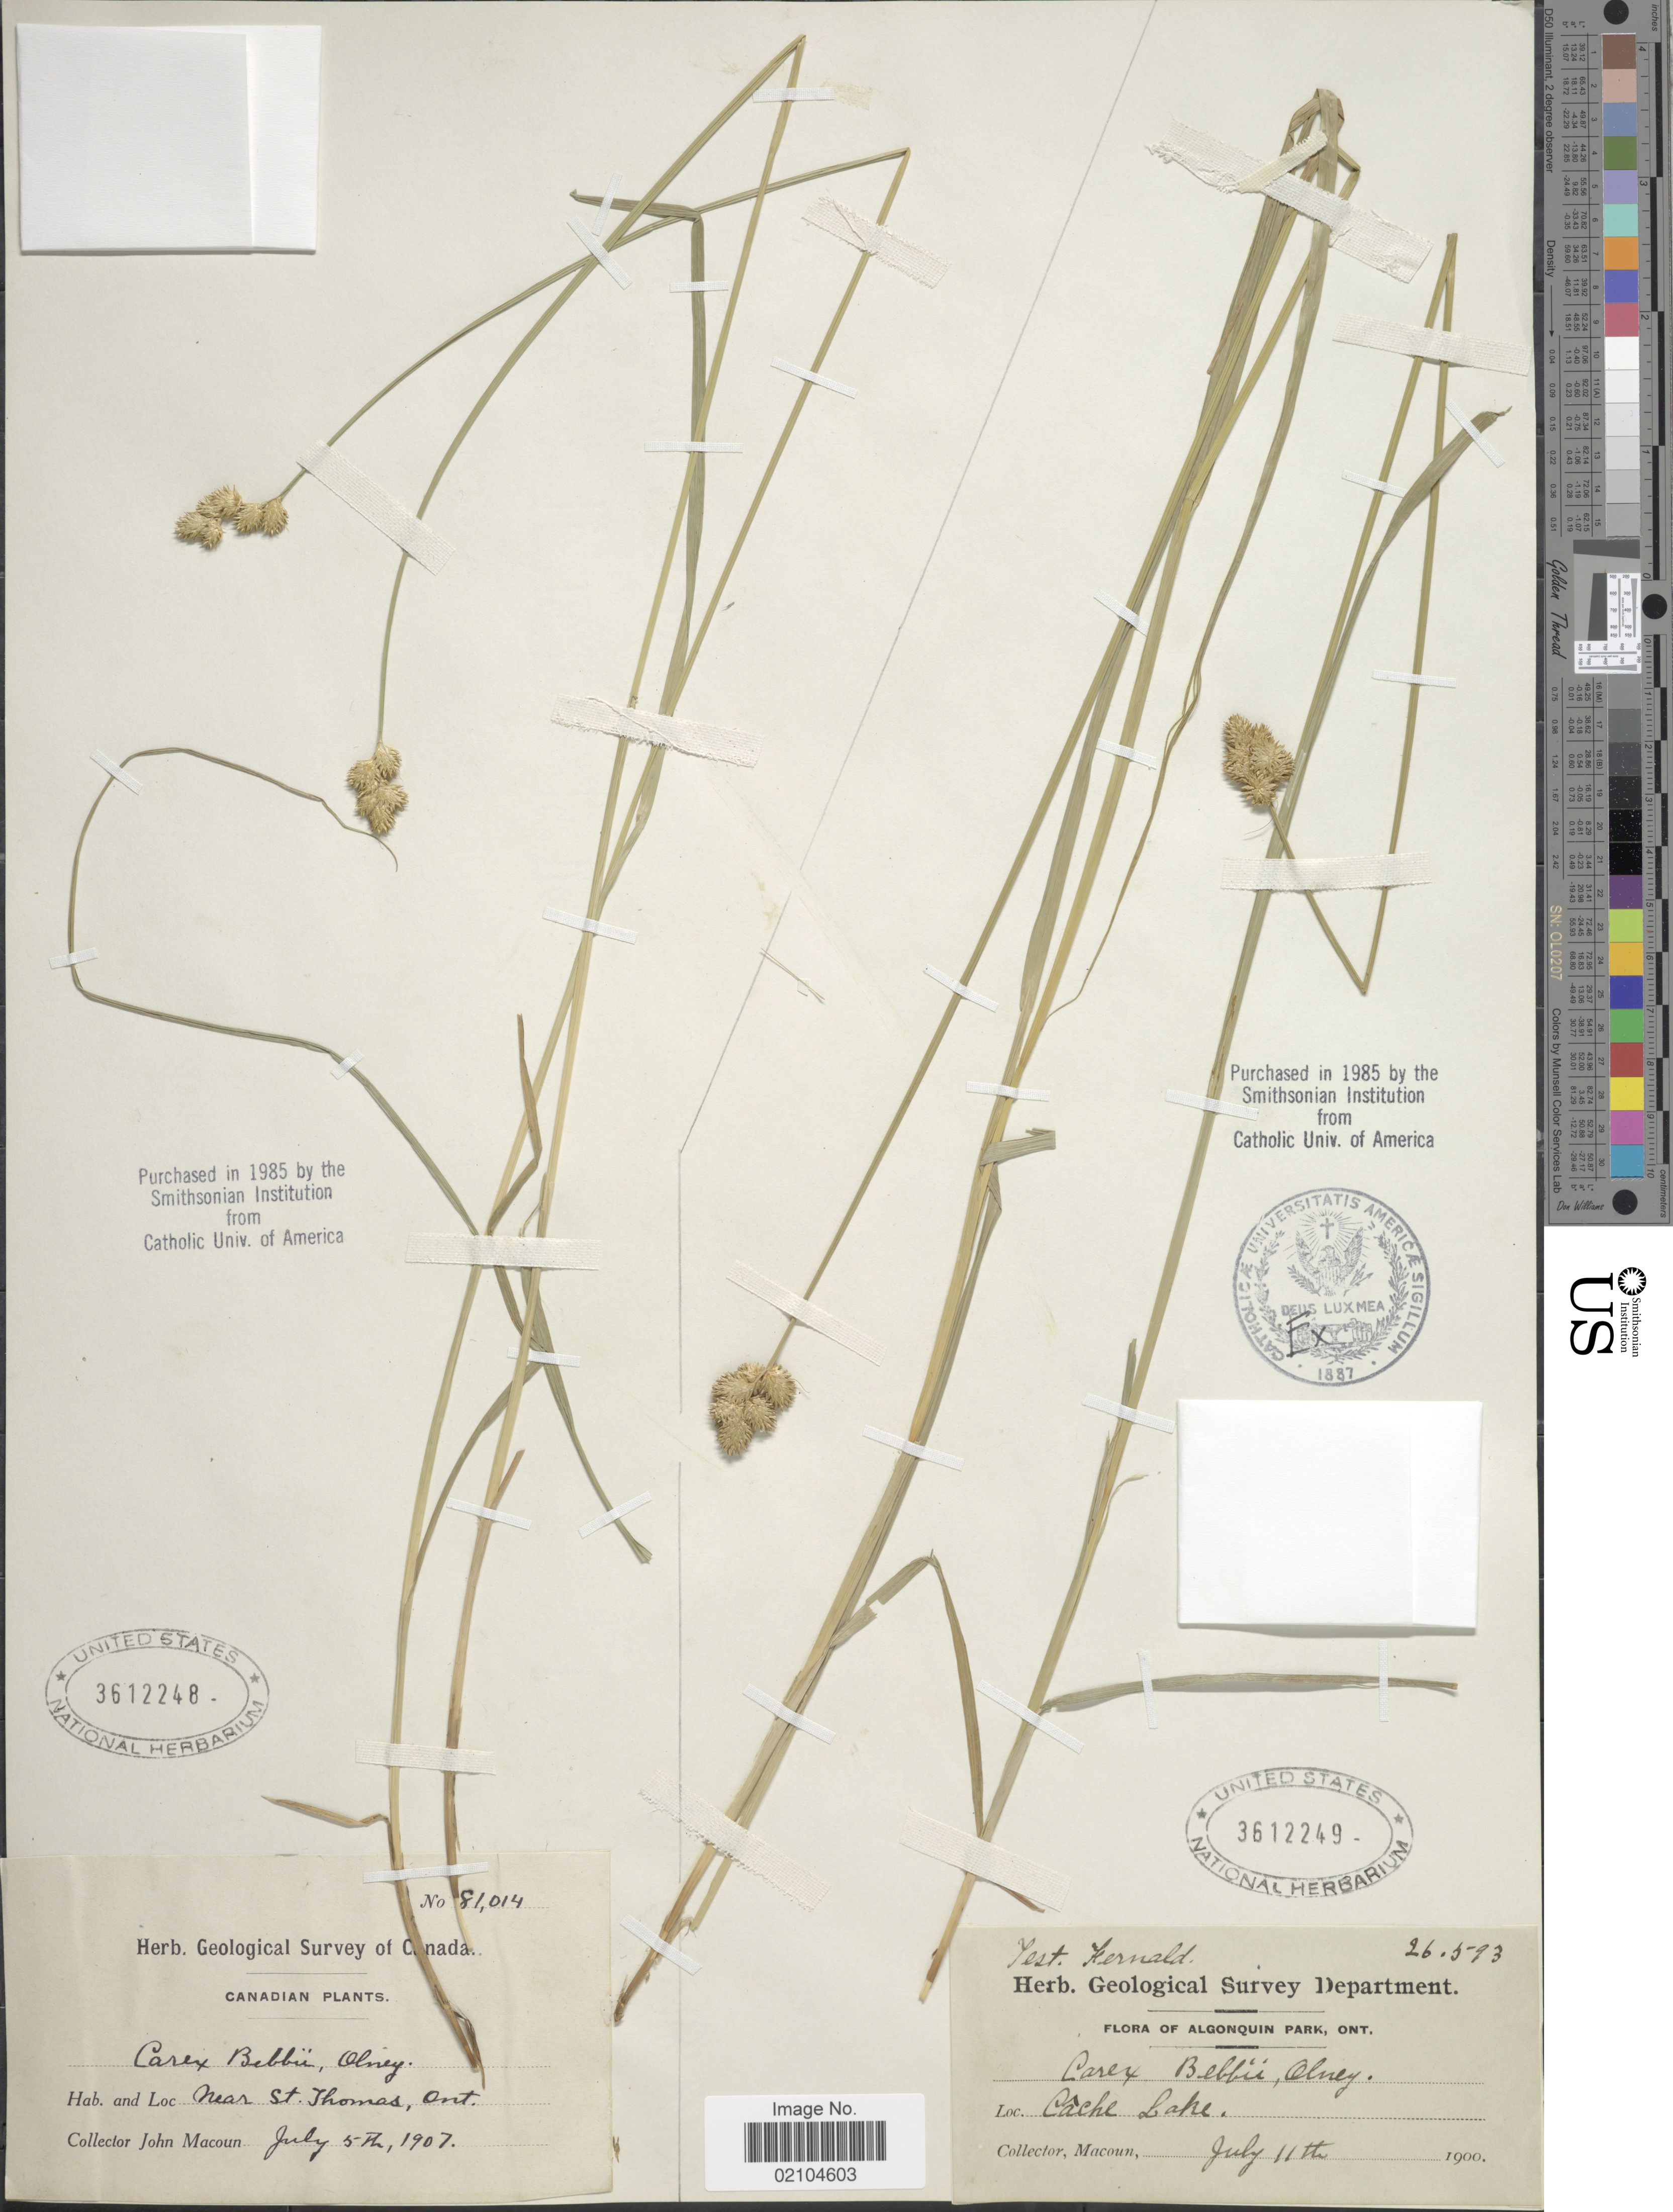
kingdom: Plantae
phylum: Tracheophyta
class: Liliopsida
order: Poales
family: Cyperaceae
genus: Carex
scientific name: Carex bebbii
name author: (L.H. Bailey) Olney ex Fernald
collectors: J. Macoun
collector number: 81014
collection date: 1907-07-05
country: Canada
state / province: Ontario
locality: Near St. Thomas, Ont.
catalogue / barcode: US 3612248